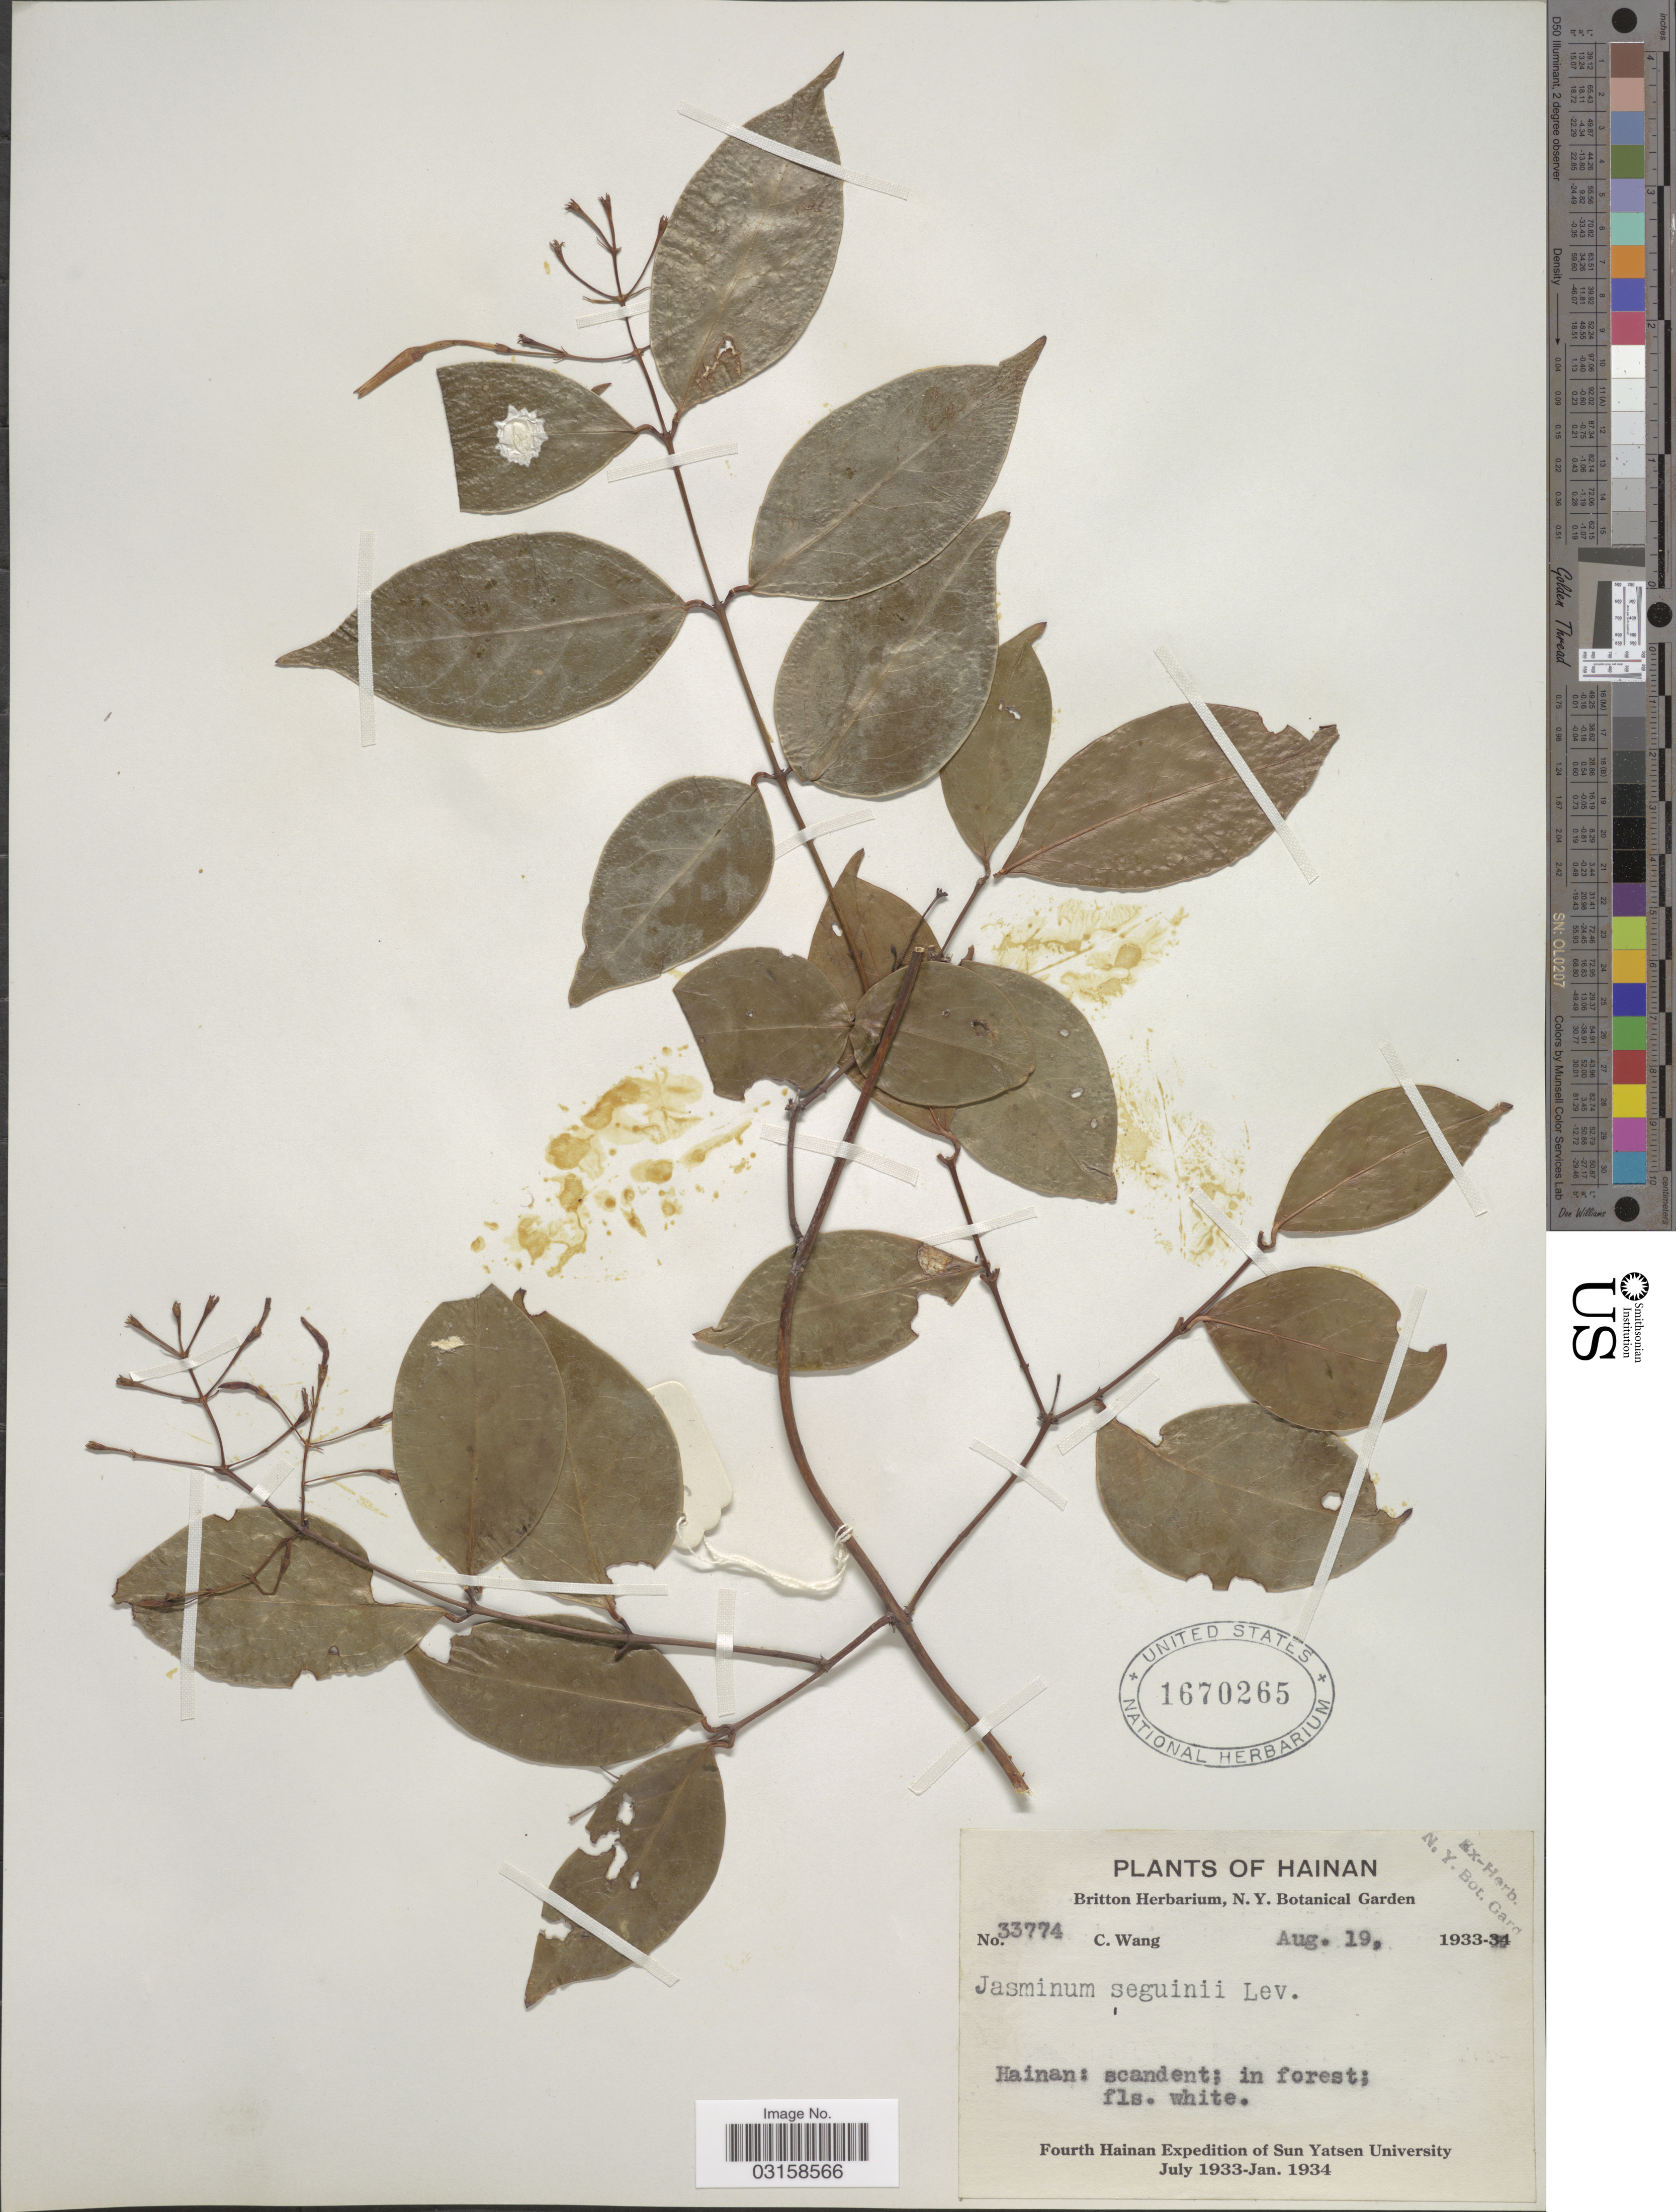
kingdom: Plantae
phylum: Tracheophyta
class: Magnoliopsida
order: Lamiales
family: Oleaceae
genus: Jasminum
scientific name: Jasminum seguinii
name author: H. Lév.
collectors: C. Wang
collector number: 33774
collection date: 1933-08-19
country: China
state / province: Hainan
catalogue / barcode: US 1670265